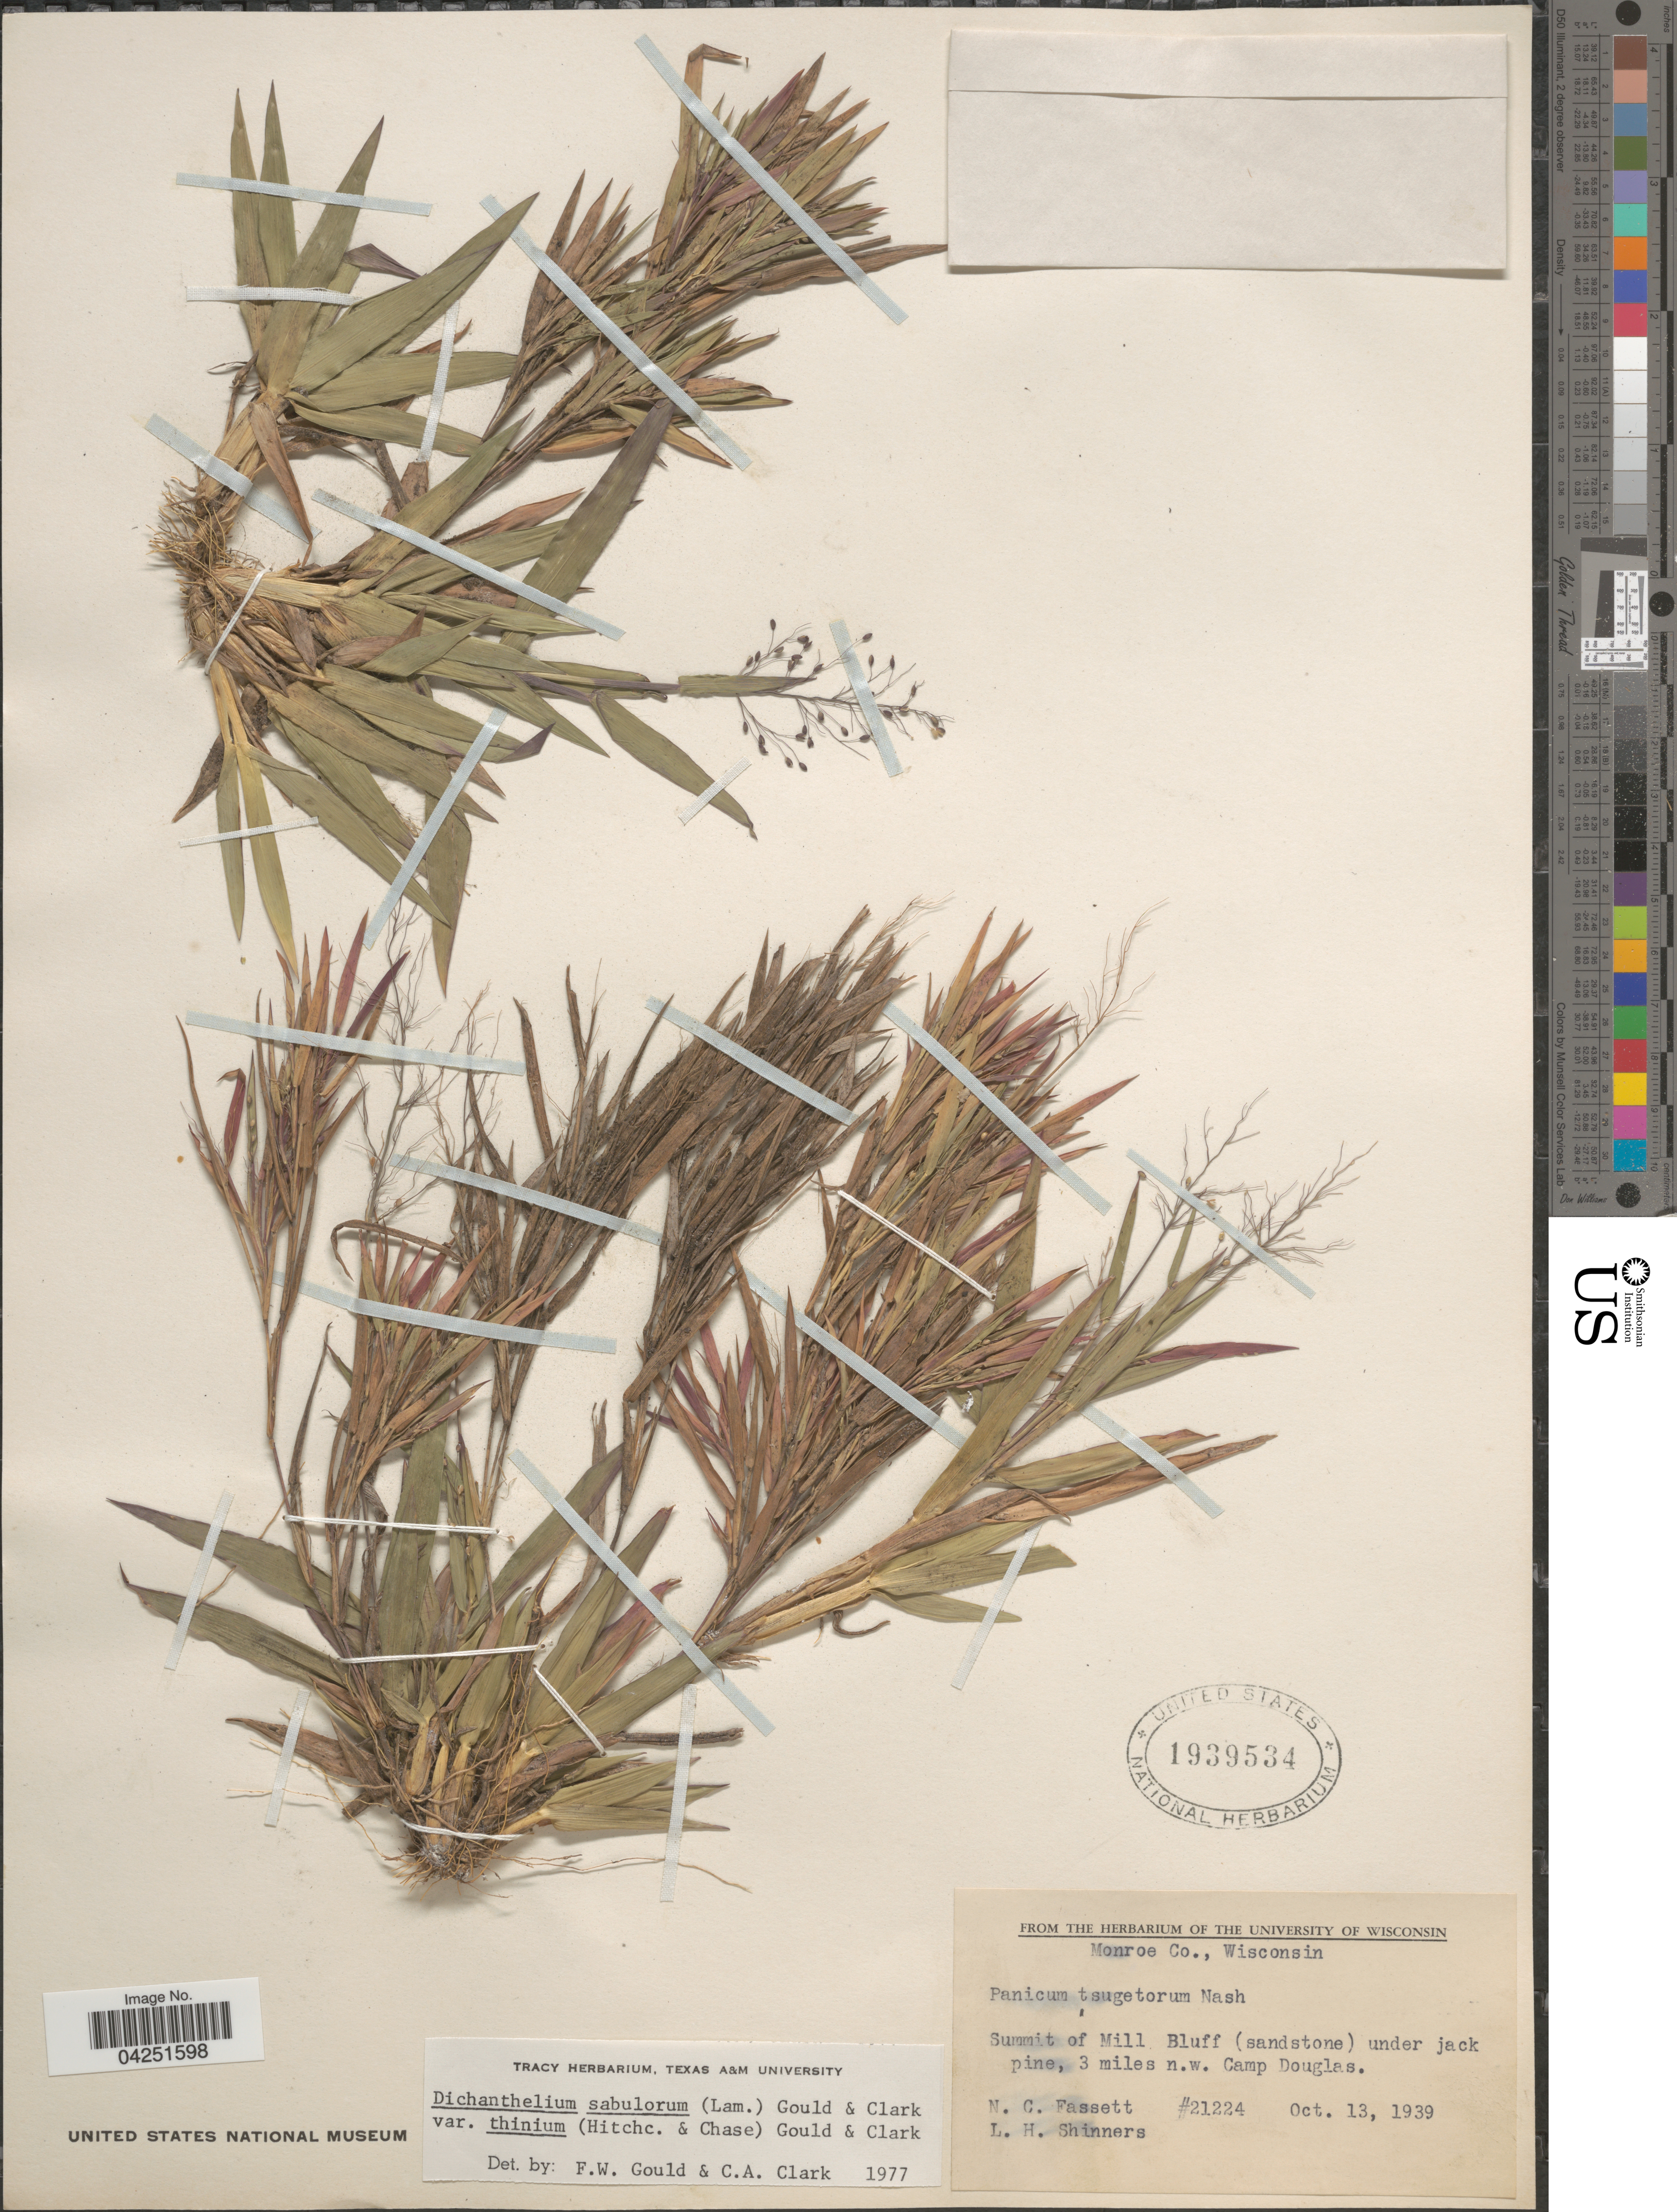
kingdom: Plantae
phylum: Tracheophyta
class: Liliopsida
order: Poales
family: Poaceae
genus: Dichanthelium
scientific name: Dichanthelium acuminatum var. acuminatum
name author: (Sw.) Gould & C.A. Clark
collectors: N. C. Fassett & L. H. Shinners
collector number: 21224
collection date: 1939-10-13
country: United States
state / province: Wisconsin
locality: Monroe Co. Summit of Mill Bluff (sandstone) under jack pine, 3 miles n. w. Camp Douglas.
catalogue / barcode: US 1939534